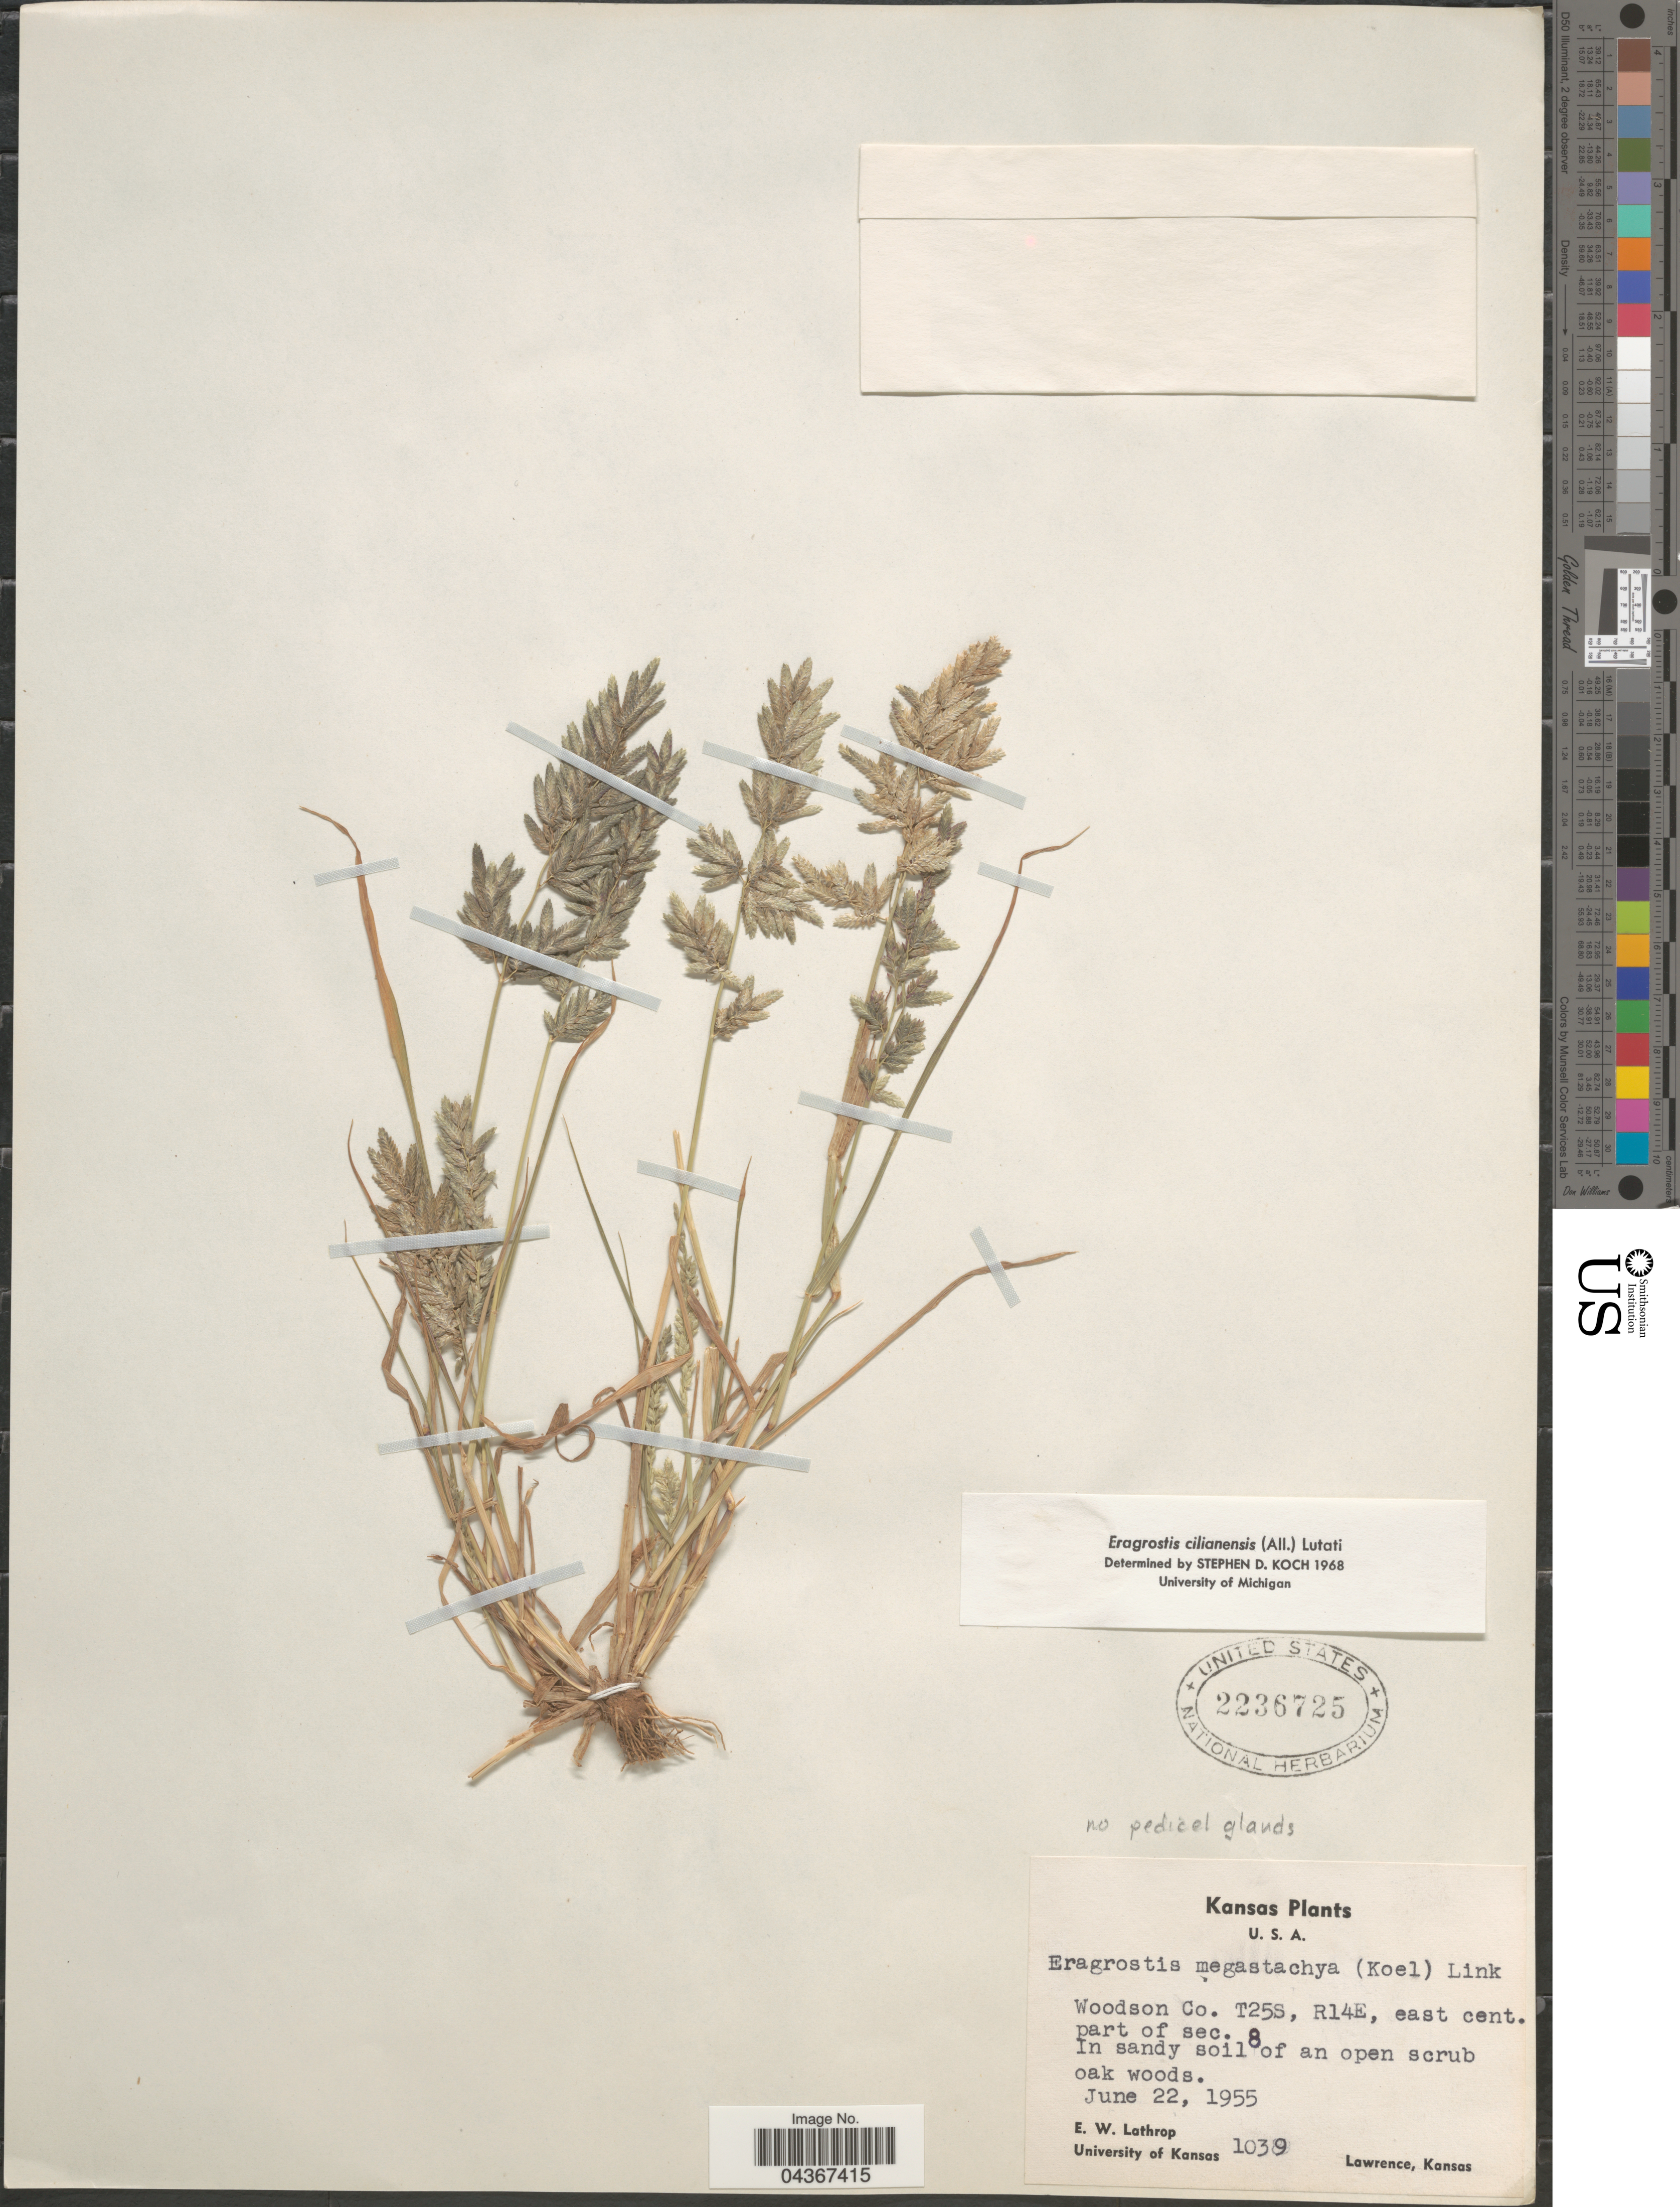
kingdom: Plantae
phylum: Tracheophyta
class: Liliopsida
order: Poales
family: Poaceae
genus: Eragrostis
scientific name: Eragrostis cilianensis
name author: (Bellardi) Vignolo ex Janch.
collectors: E. W. Lathrop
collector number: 1039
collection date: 1955-06-22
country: United States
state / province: Kansas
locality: Woodson Co. T25S, R14E, east cent. part of sec. 8. In sandy soil of an open scrub oak woods.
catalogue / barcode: US 2236725